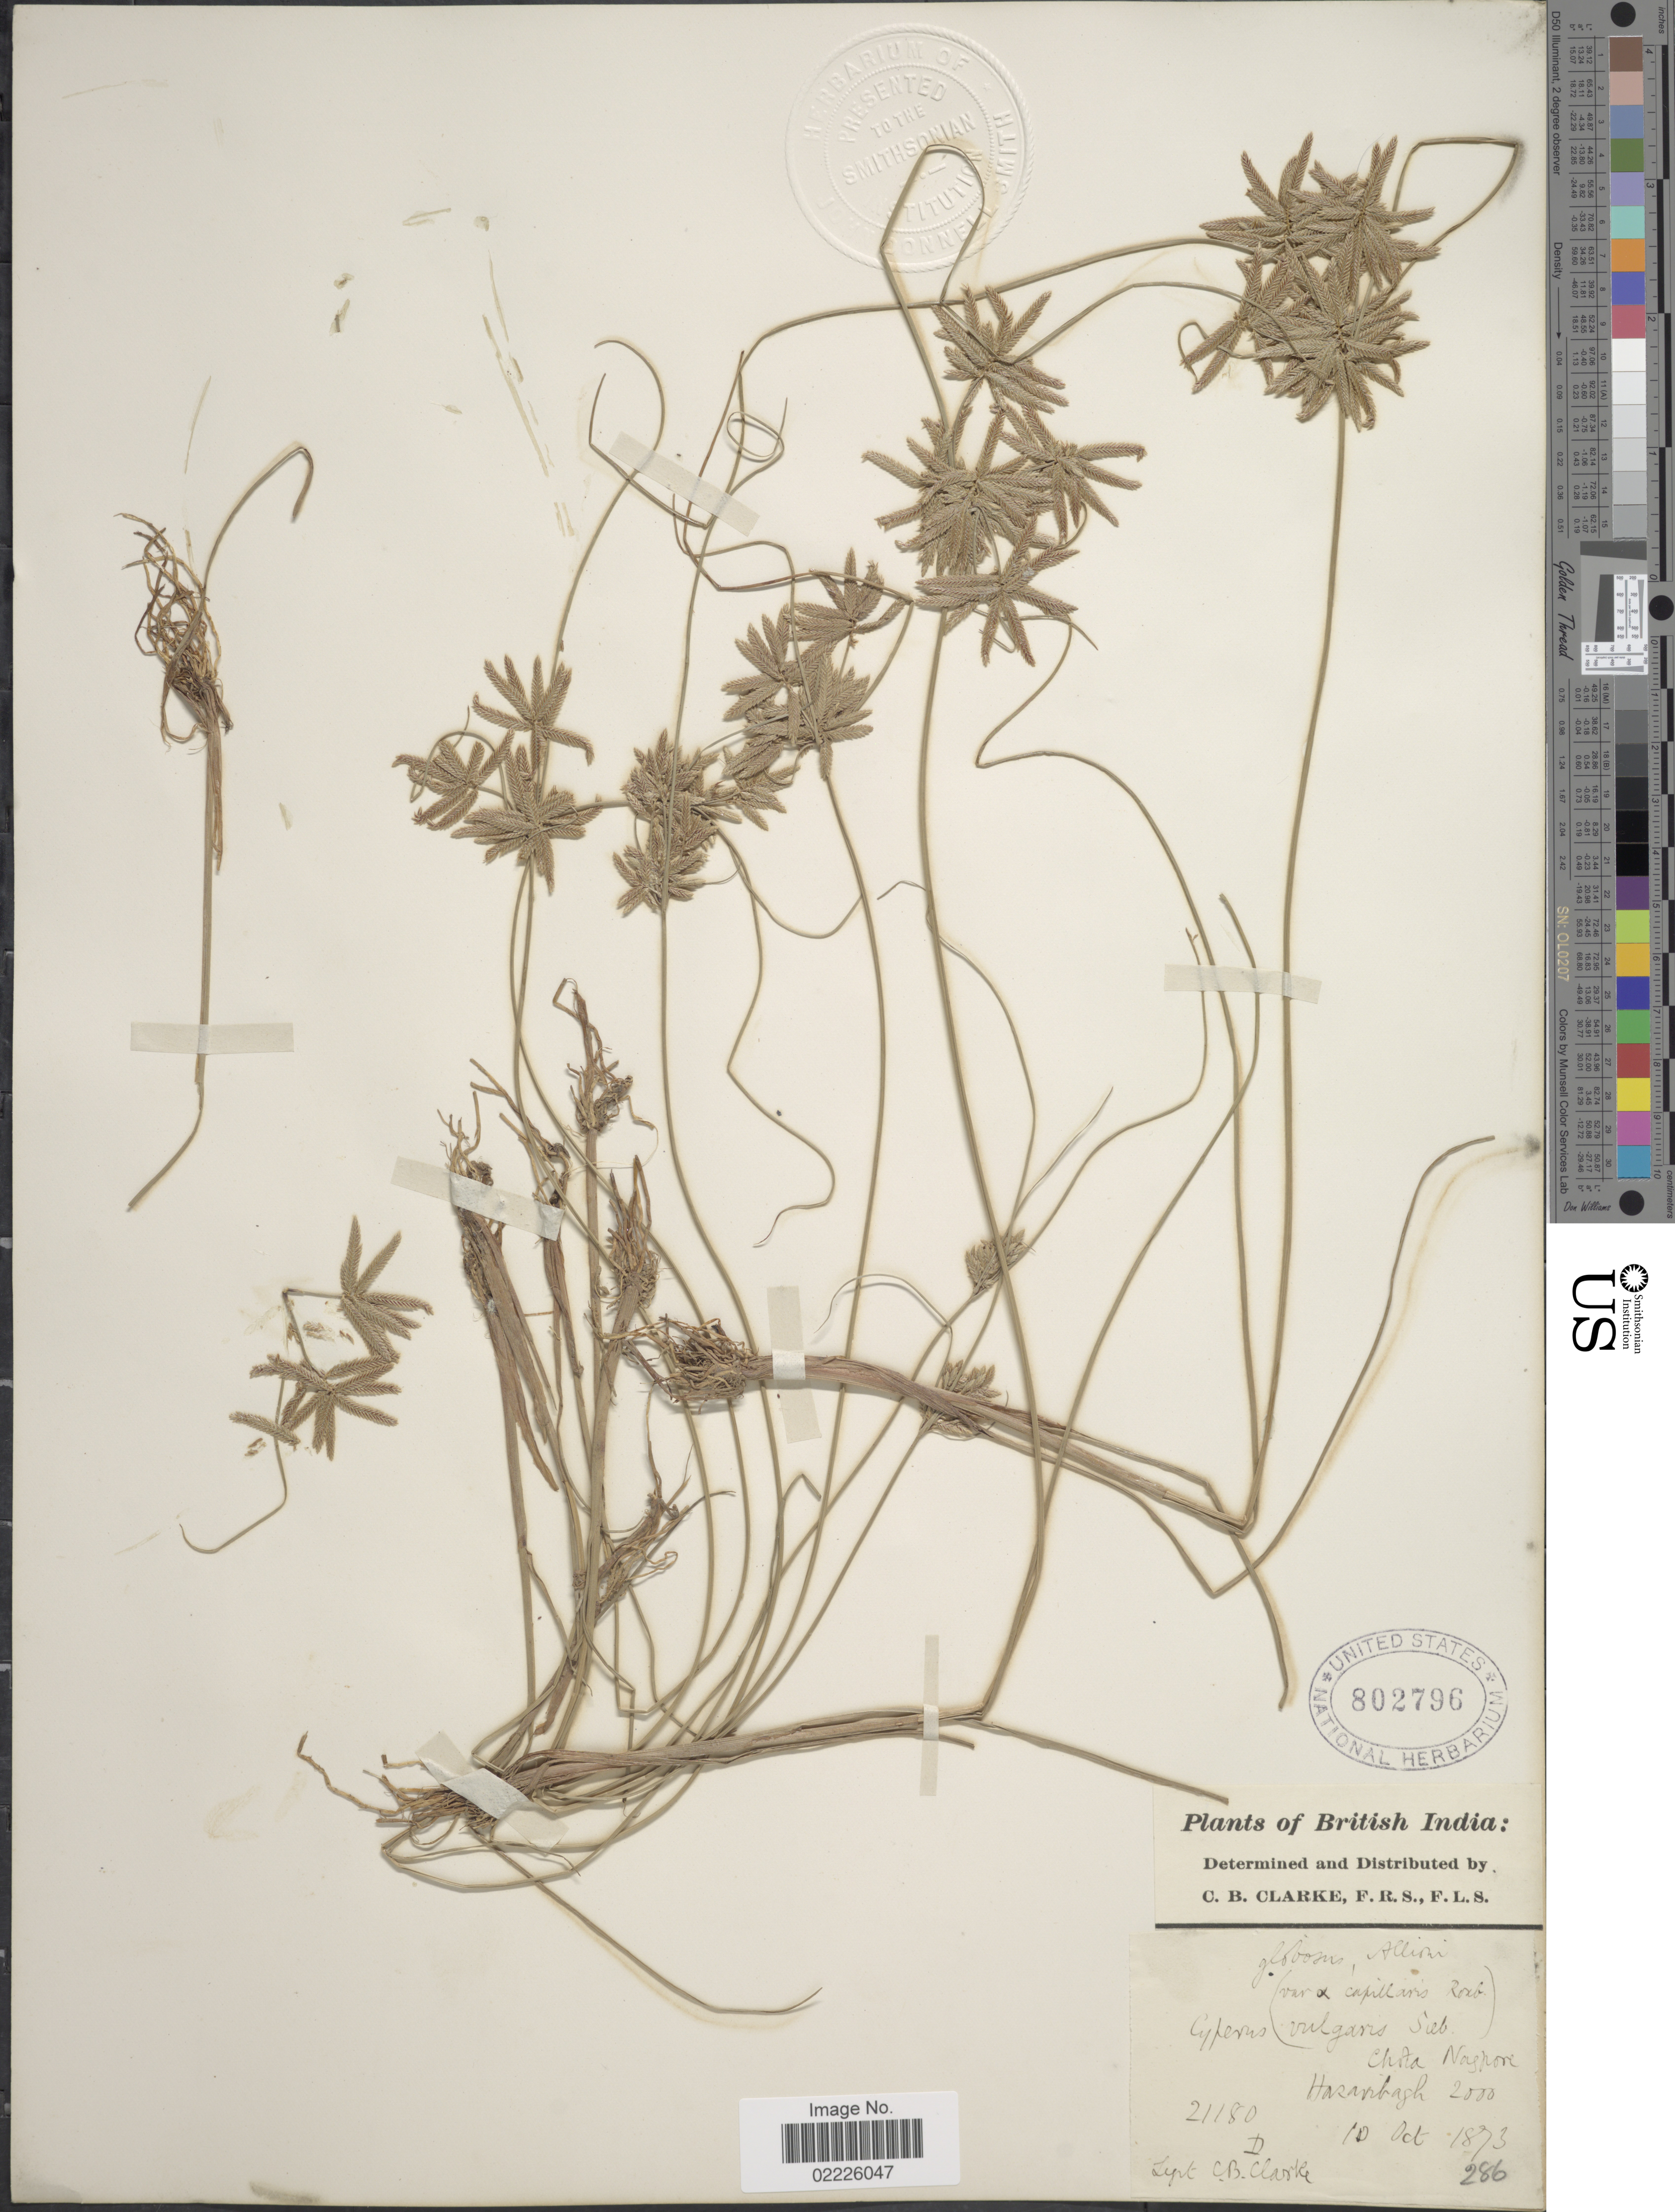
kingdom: Plantae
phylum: Tracheophyta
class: Liliopsida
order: Poales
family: Cyperaceae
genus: Cyperus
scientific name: Cyperus flavidus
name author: Retz.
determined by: Strong, Mark T., (BOT), Smithsonian Institution - National Museum of Natural History (UNITED STATES)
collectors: C. B. Clarke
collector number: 21180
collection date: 1873-10-10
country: India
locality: British India, Hazarbagh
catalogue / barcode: US 802796